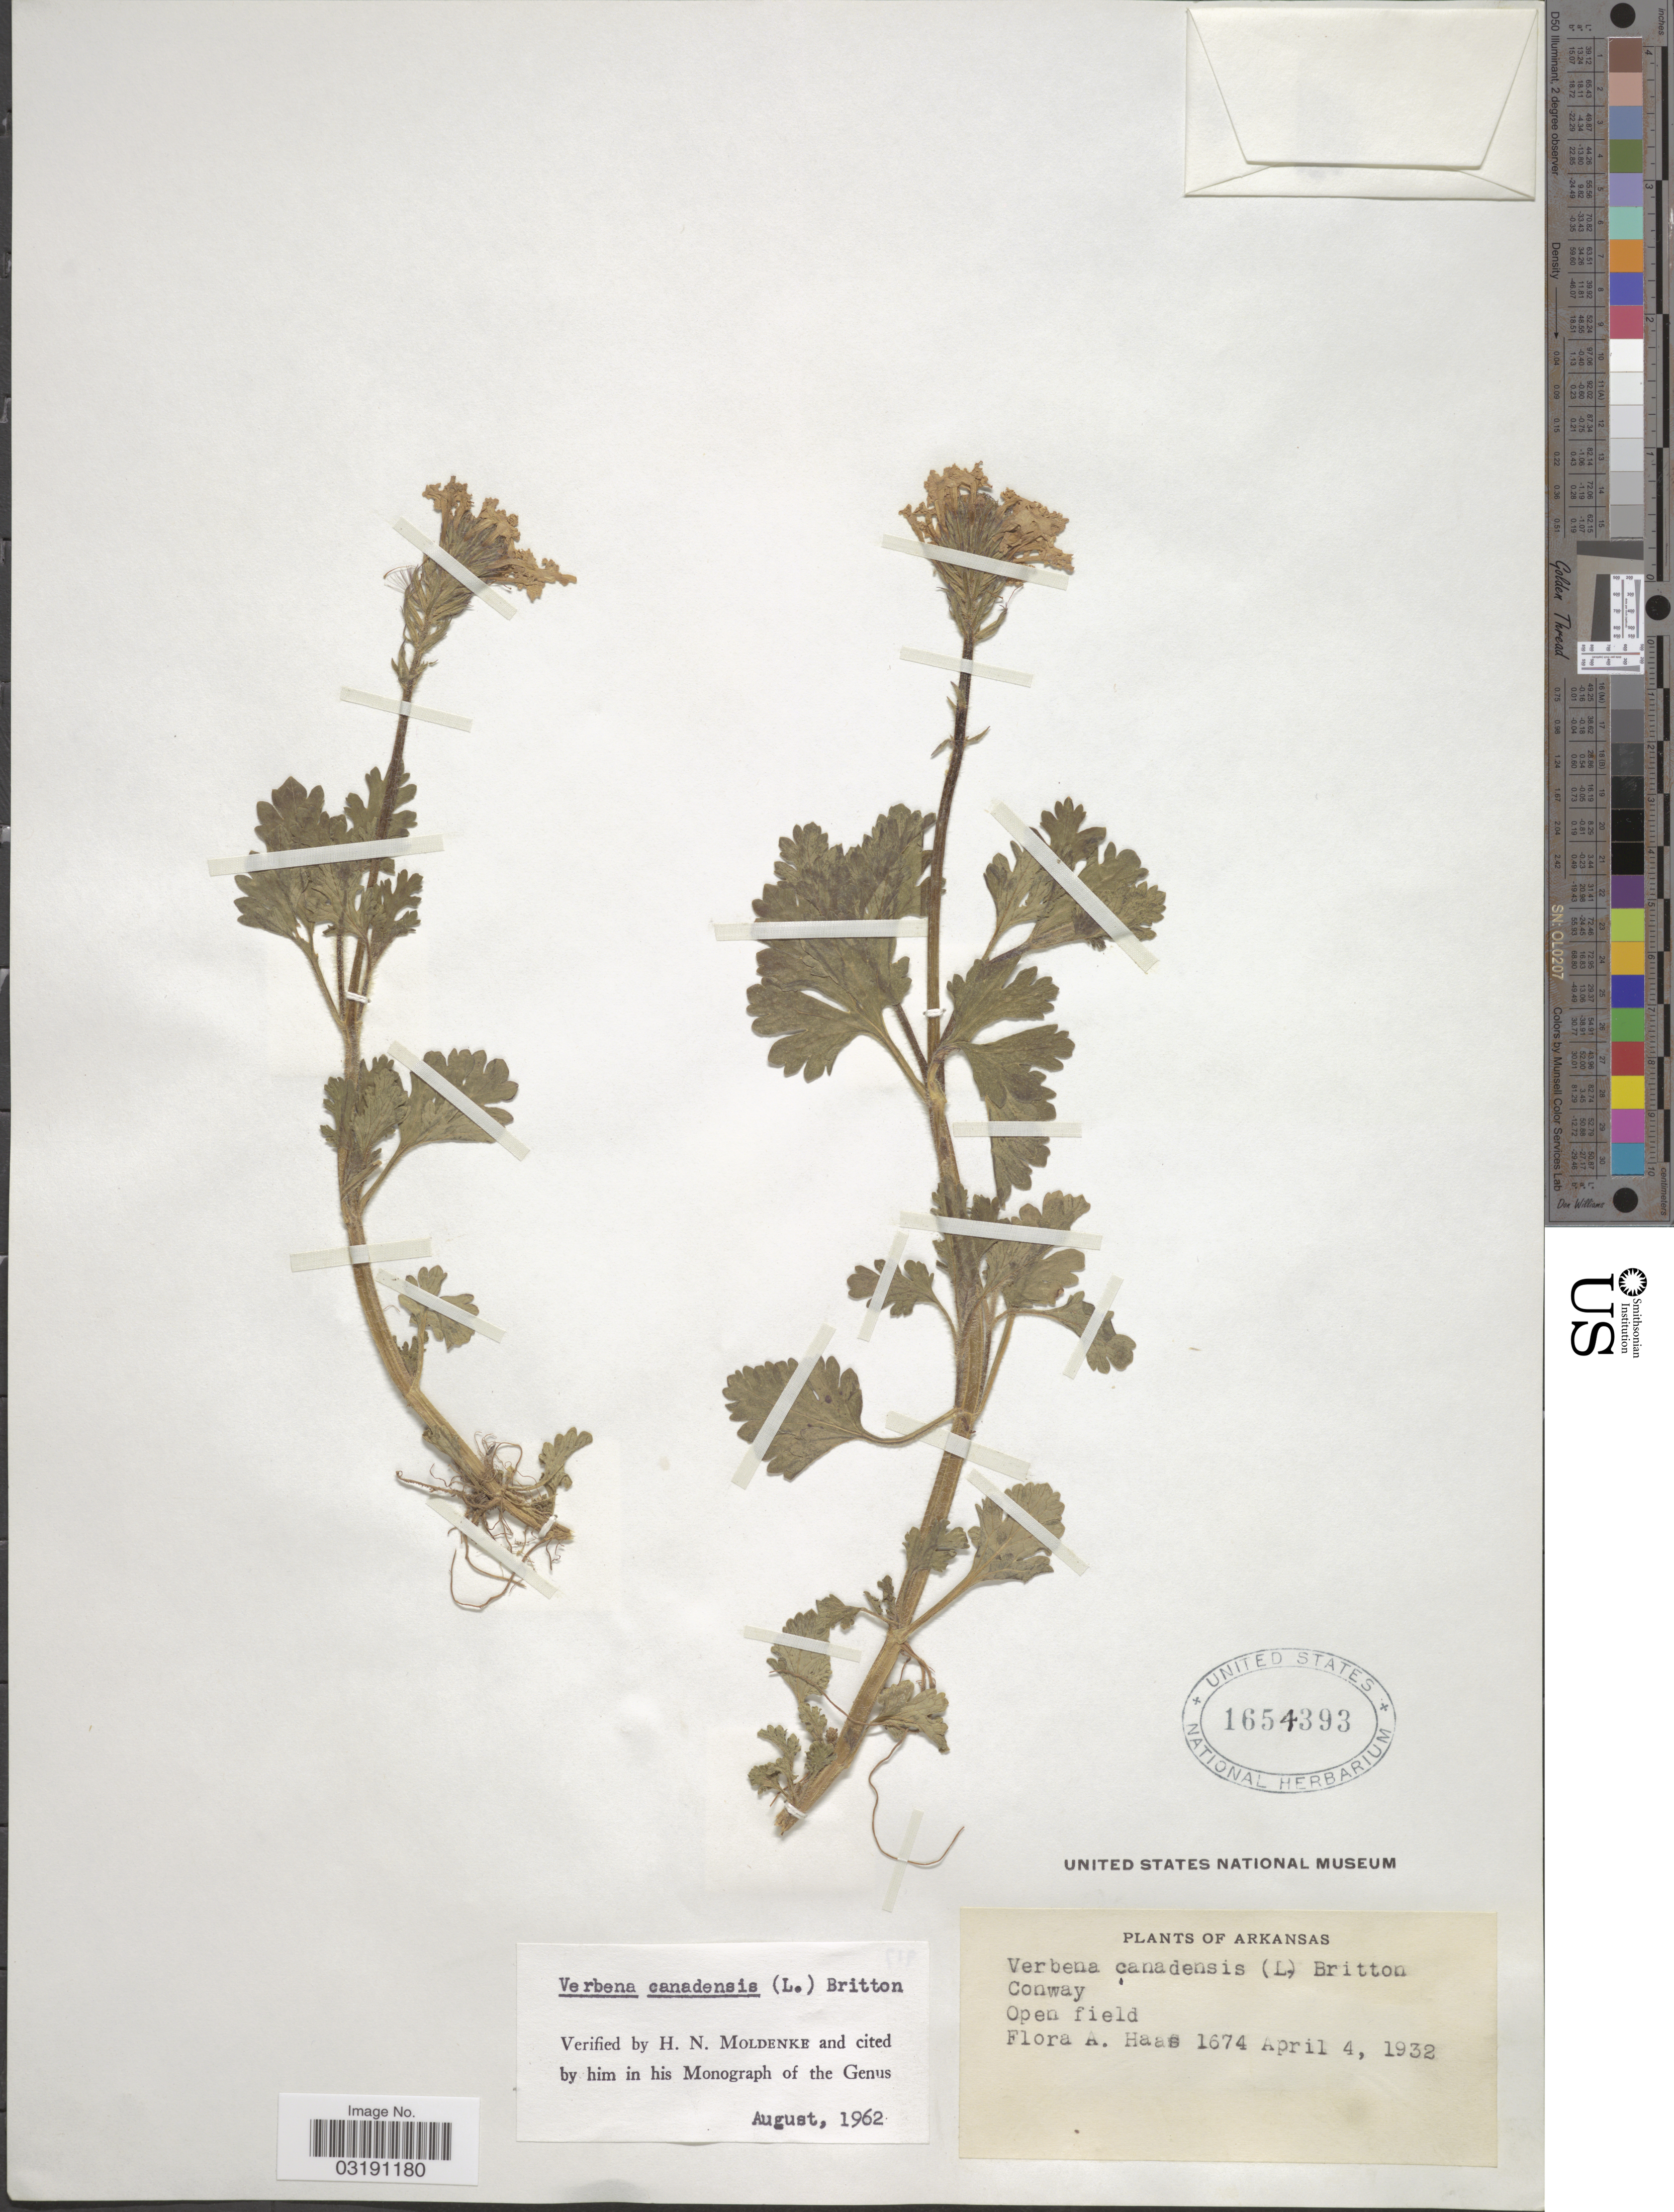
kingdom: Plantae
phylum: Tracheophyta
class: Magnoliopsida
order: Lamiales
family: Verbenaceae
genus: Verbena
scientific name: Verbena canadensis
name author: (L.) Britton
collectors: F. A. Haas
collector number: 1674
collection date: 1932-04-04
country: United States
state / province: Arkansas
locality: Conway. Open field.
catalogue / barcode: US 1654393